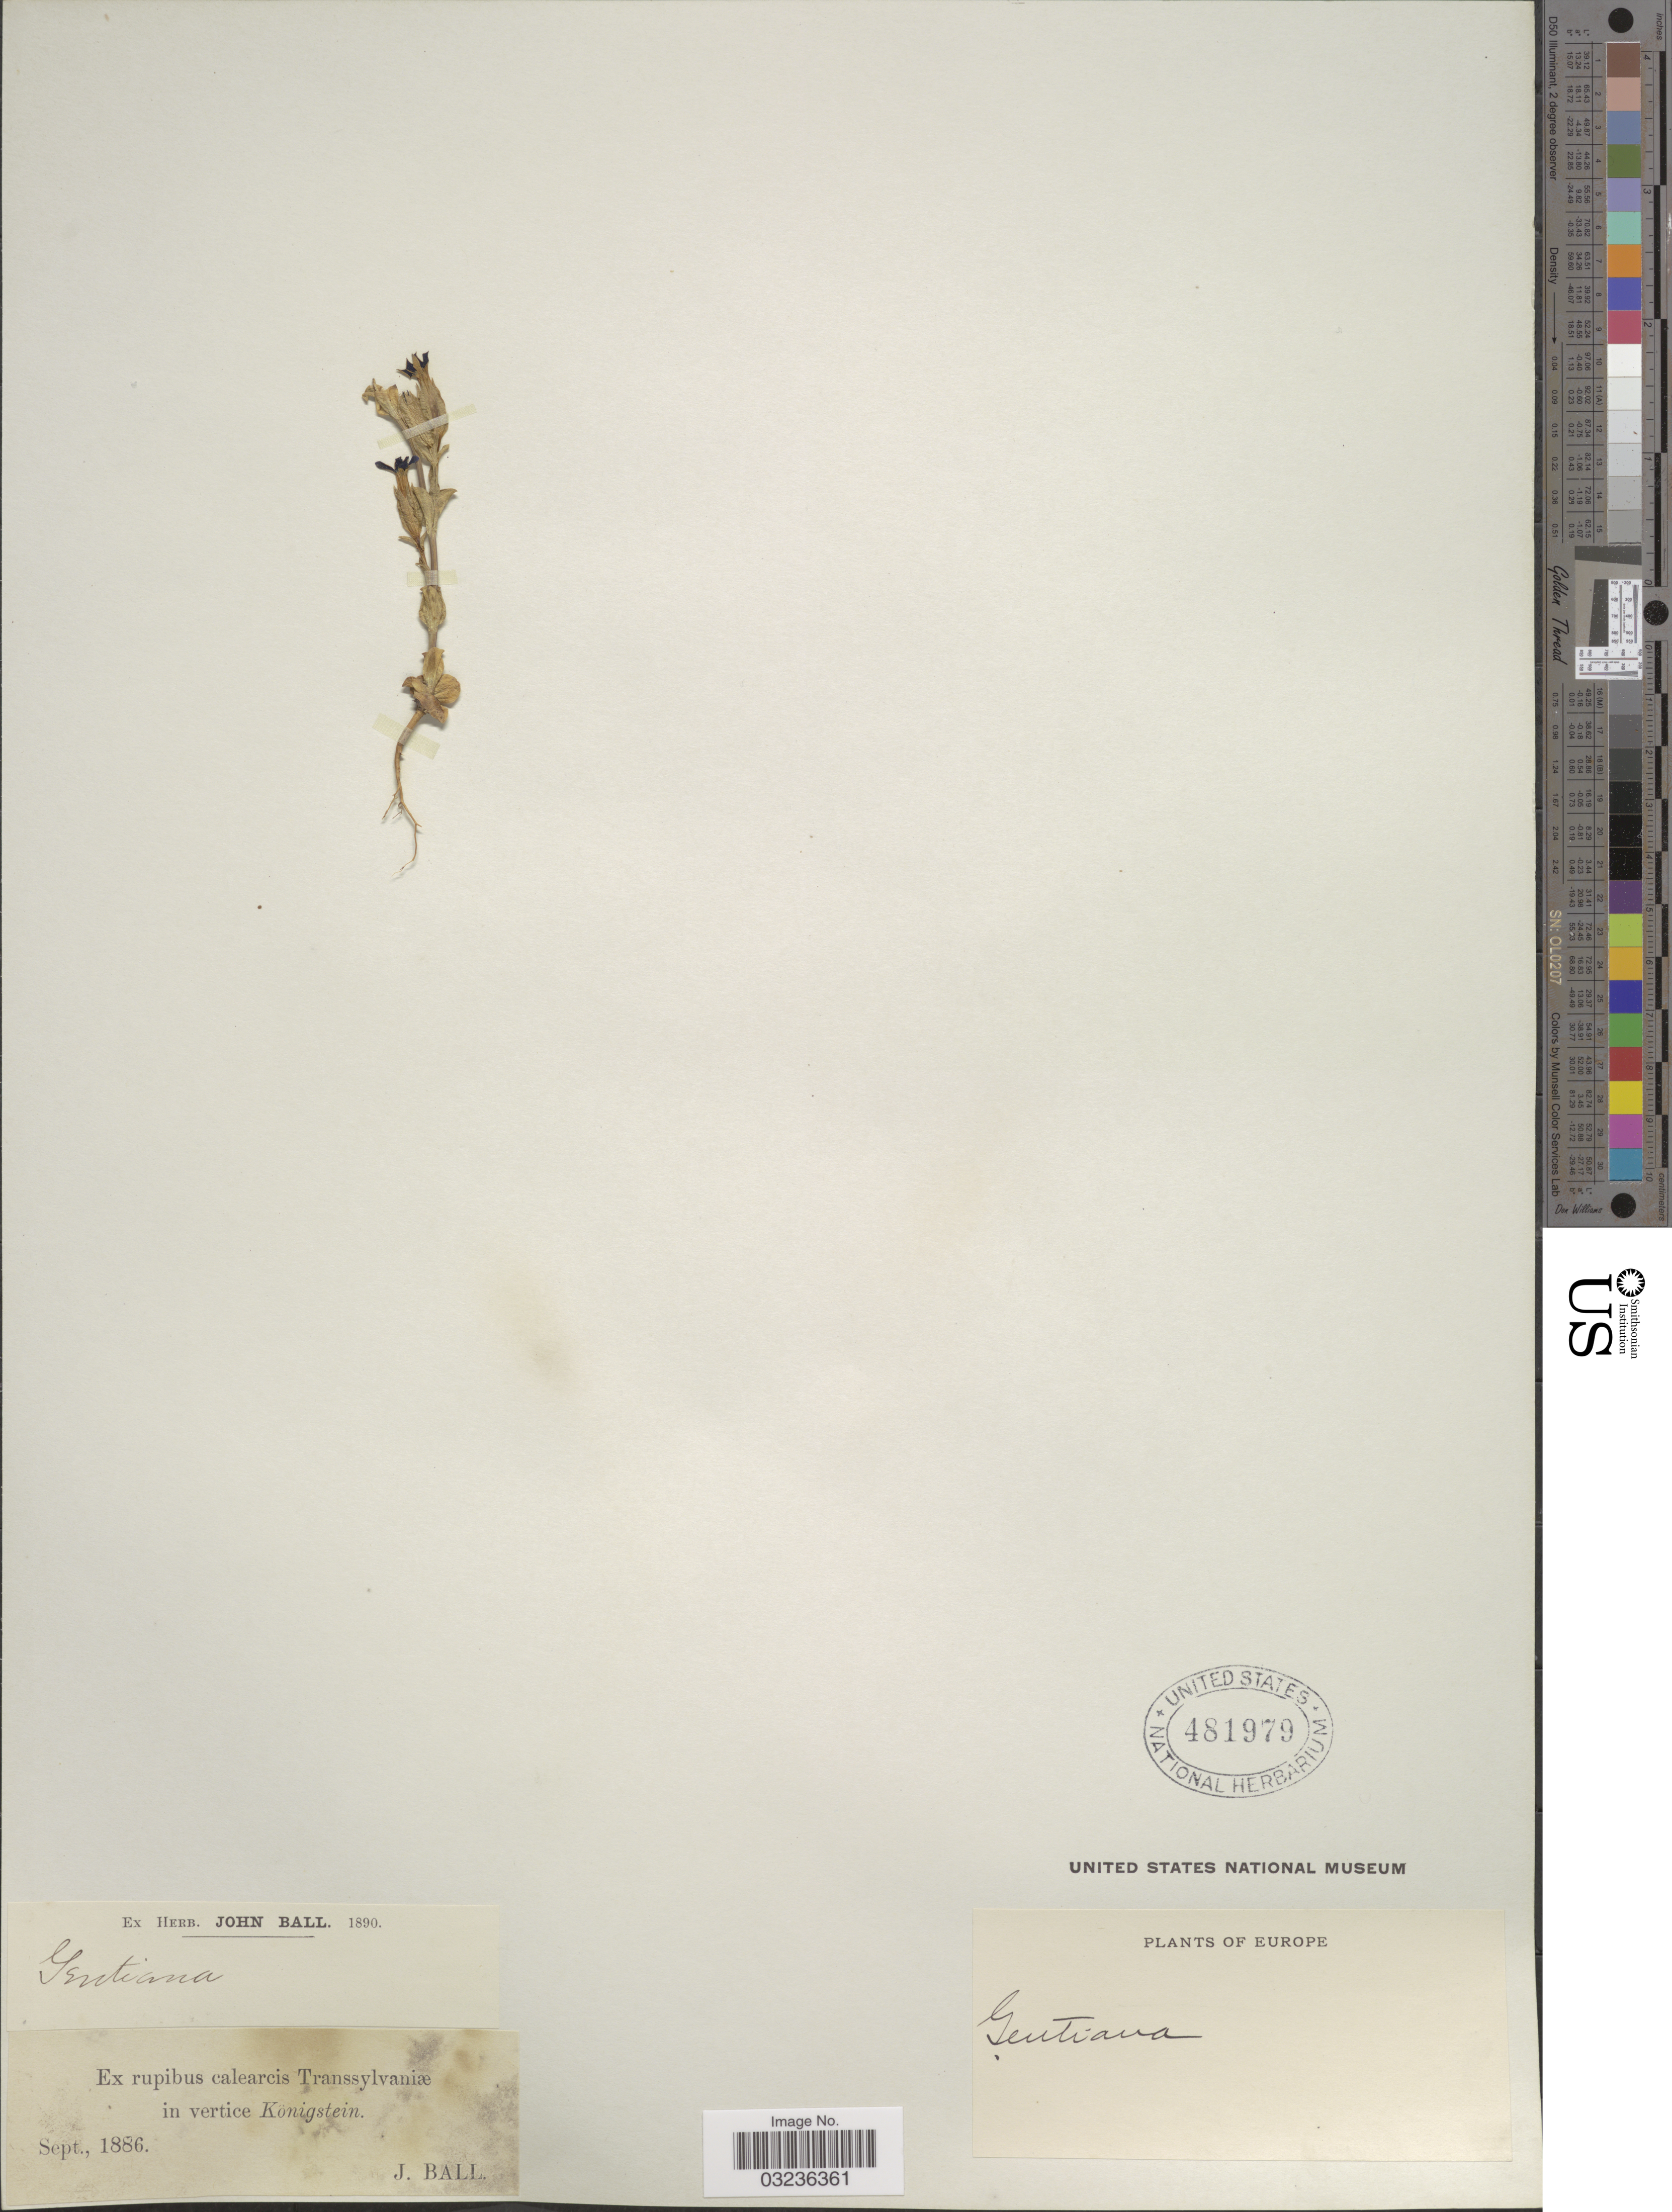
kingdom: Plantae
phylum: Tracheophyta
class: Magnoliopsida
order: Gentianales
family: Gentianaceae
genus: Gentiana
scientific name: Gentiana sp.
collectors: J. Ball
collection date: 1886-09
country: Romania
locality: Europe. Ex rupibus calearcis Transsylvaniæ in vertice Königstein.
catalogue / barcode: US 481979